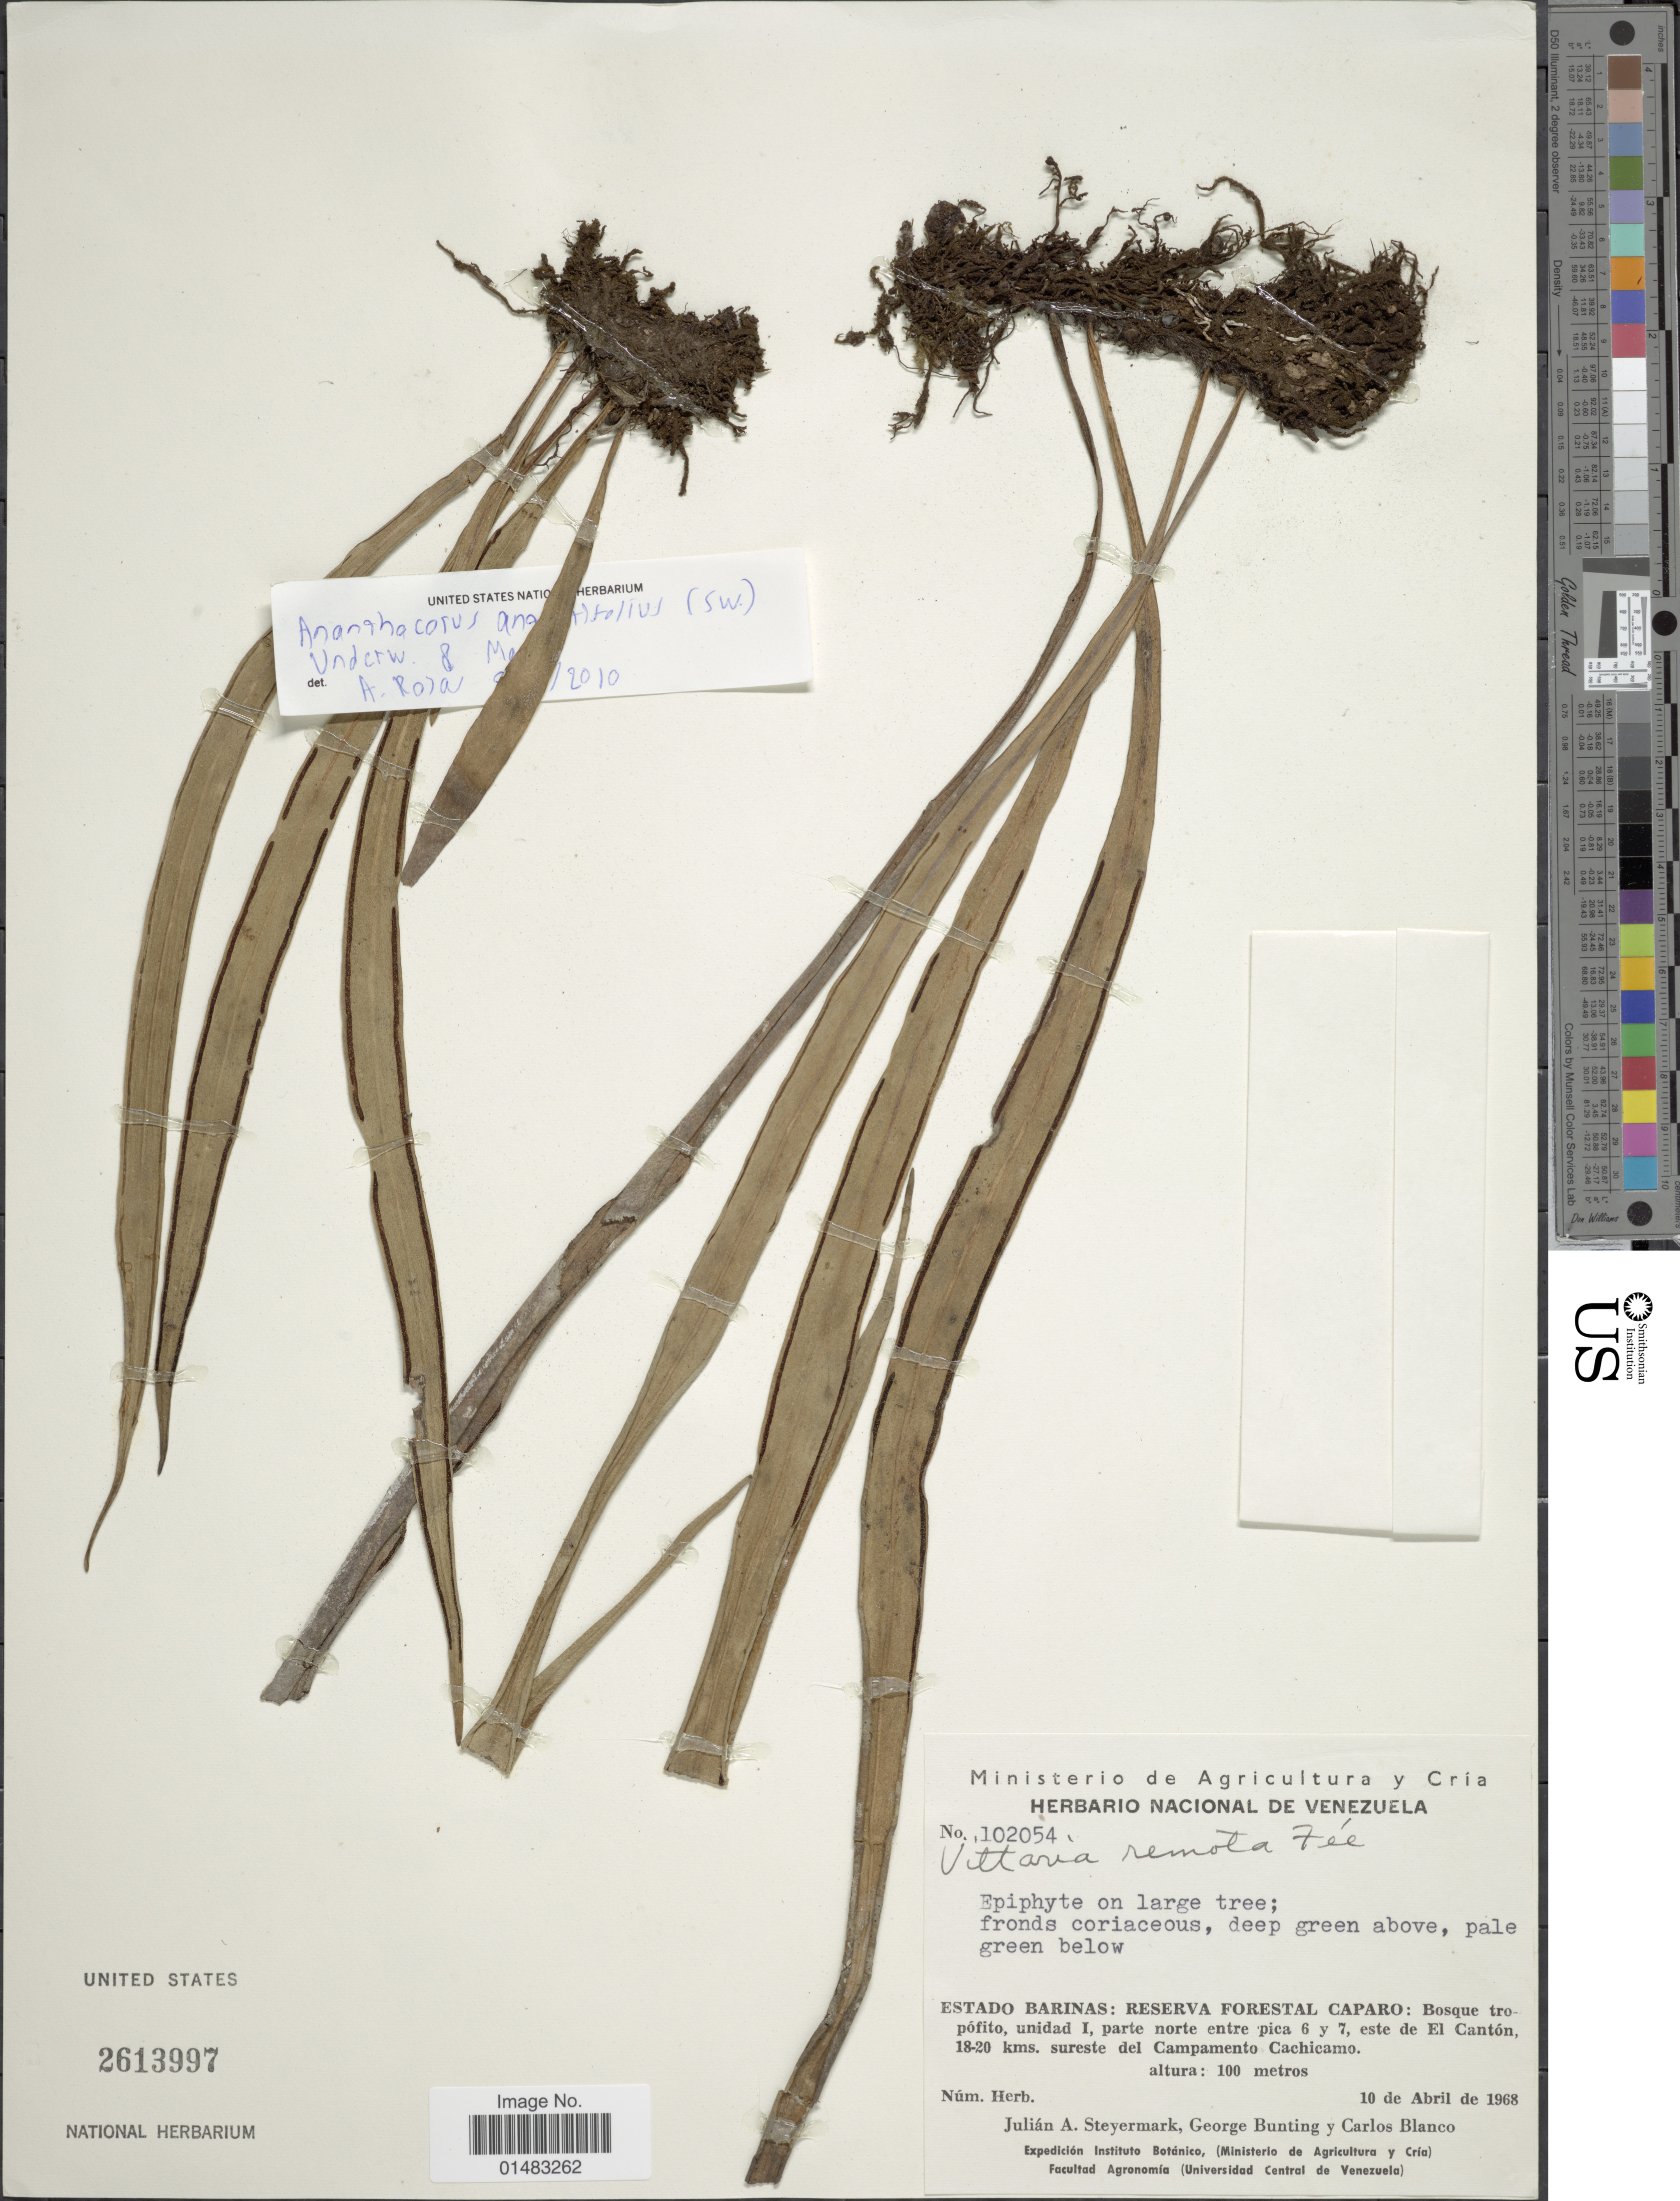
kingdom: Plantae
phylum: Tracheophyta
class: Polypodiopsida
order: Polypodiales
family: Pteridaceae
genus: Ananthacorus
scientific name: Ananthacorus angustifolius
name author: (Sw.) Underw. & Maxon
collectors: J. Steyermark, G. S. Bunting & C. A. Blanco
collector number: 102054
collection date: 1968-04-10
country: Venezuela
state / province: Barinas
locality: Reserva Forestal Caparo: Bosque tropofito, unidad 1 parte norte entre pica 6 y 7, este de El Cantón 18-20 kms. sureste del Campamento Cachicamo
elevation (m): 100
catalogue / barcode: US 2613997